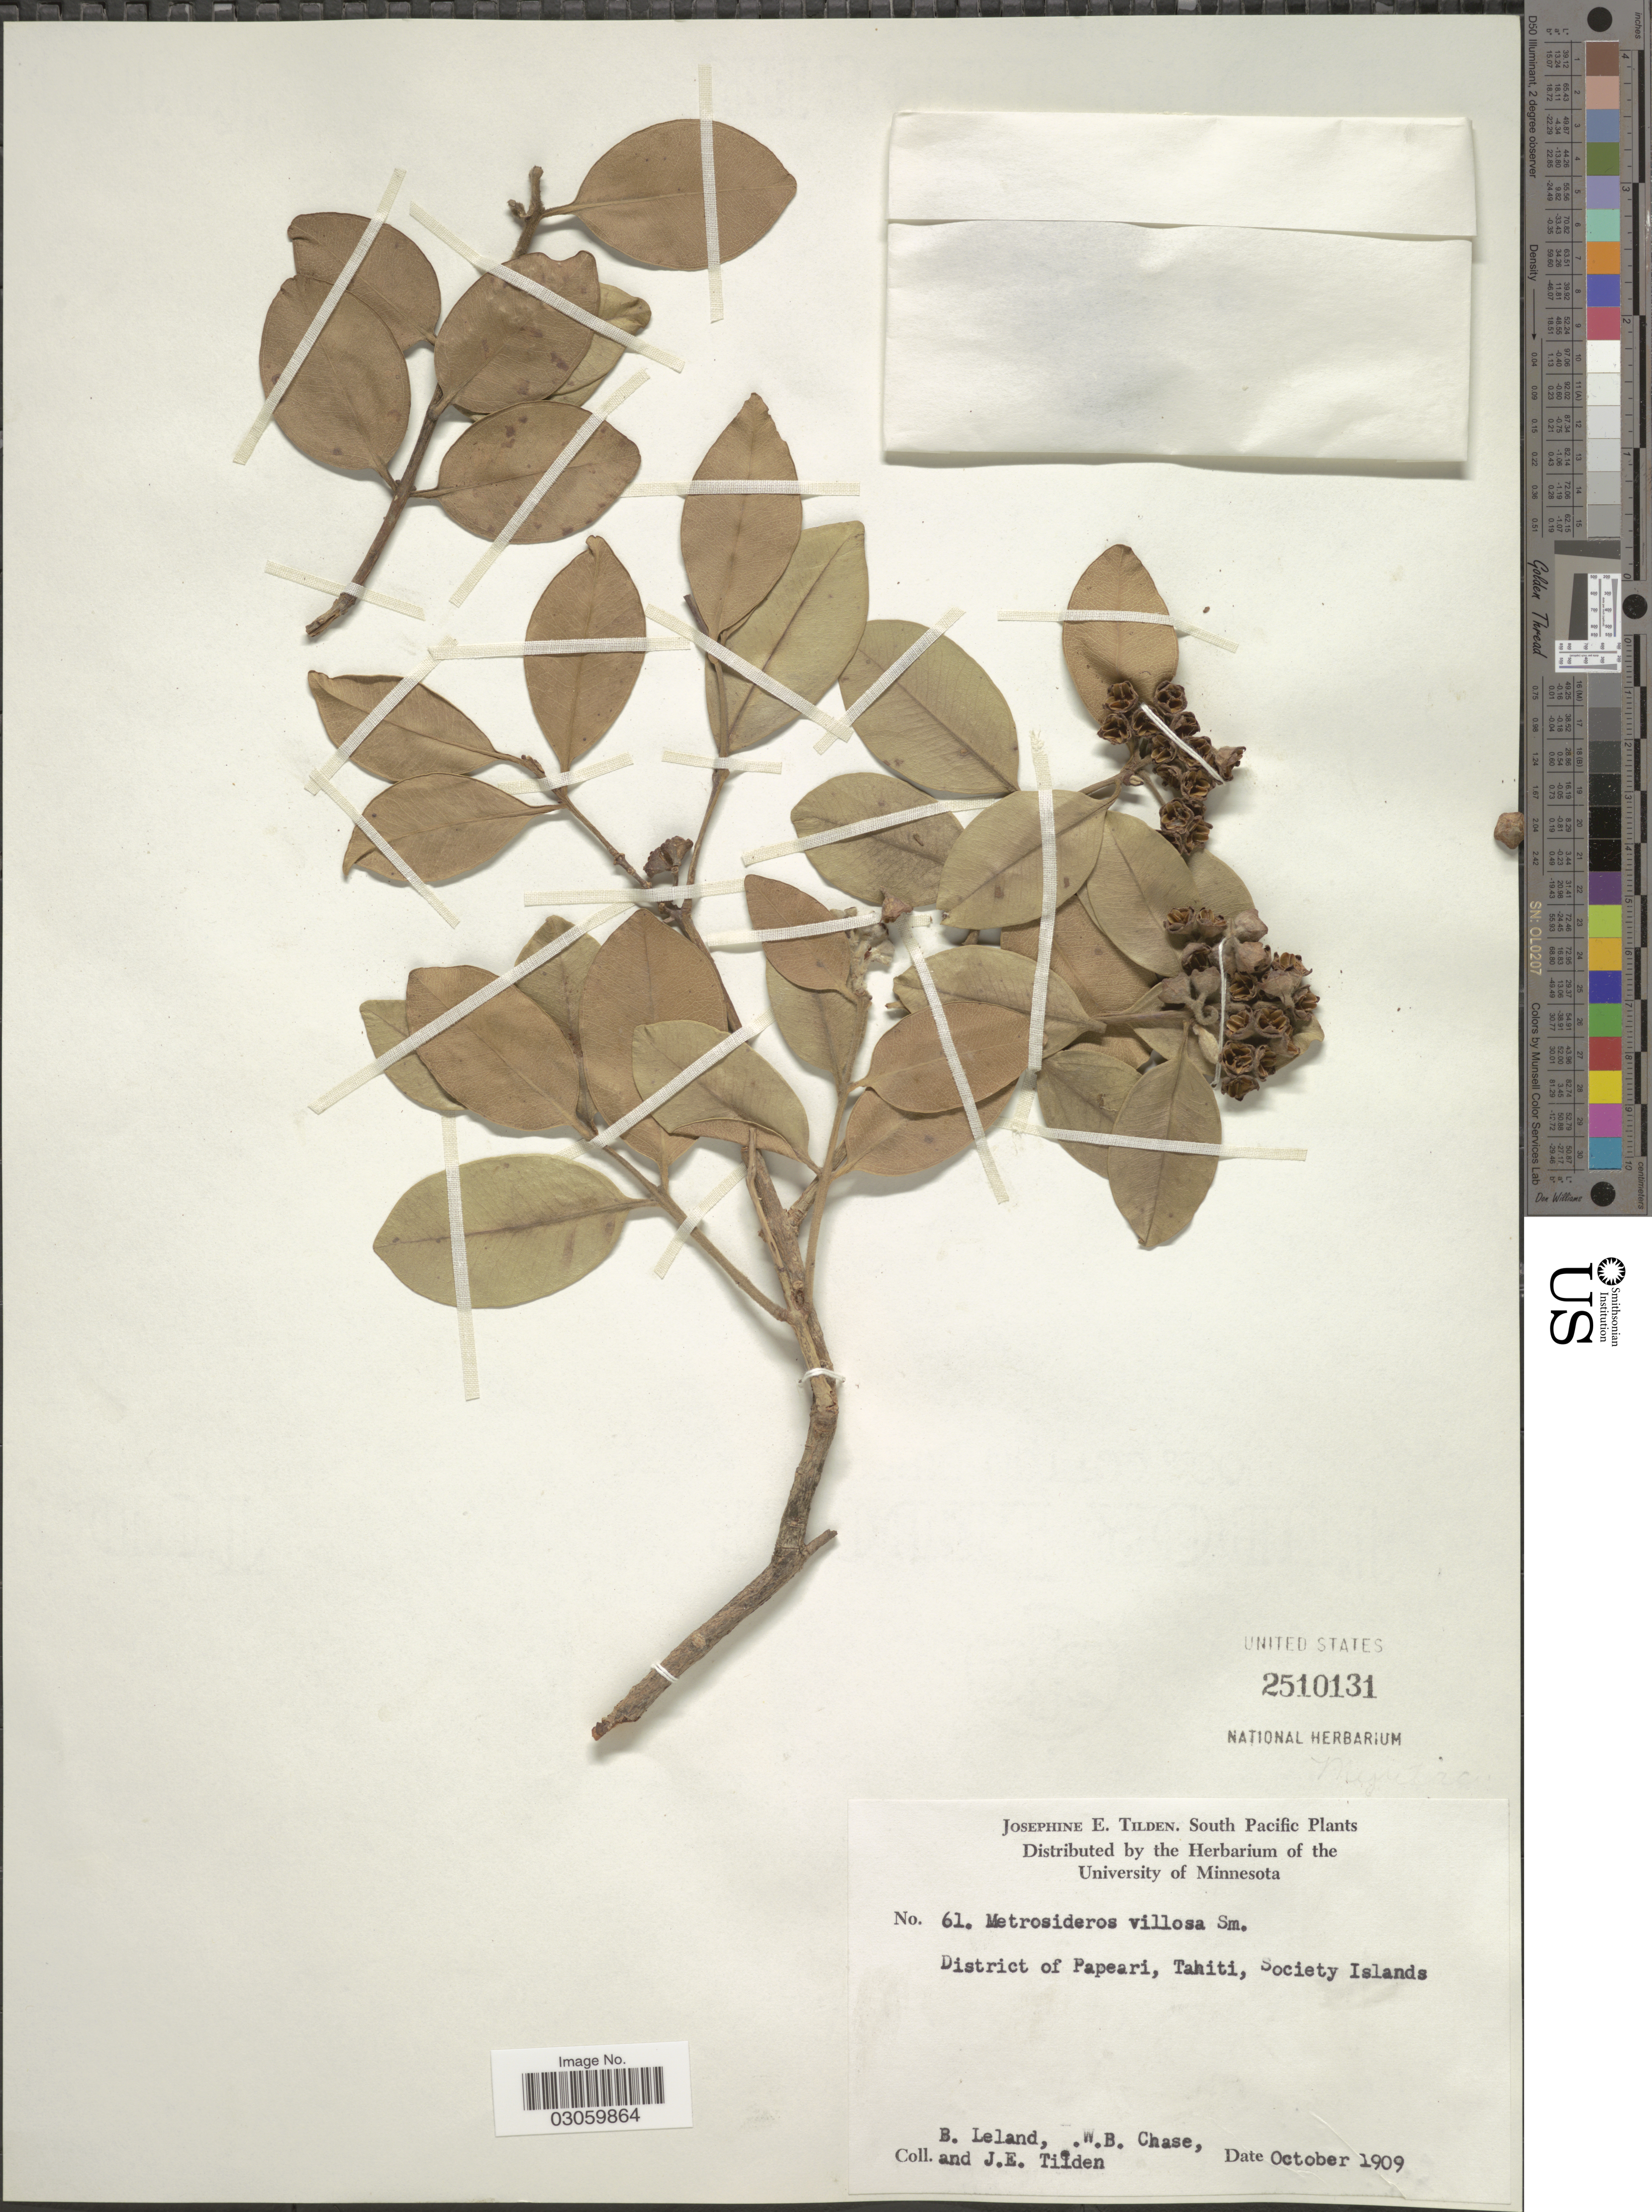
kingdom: Plantae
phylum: Tracheophyta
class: Magnoliopsida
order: Myrtales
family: Myrtaceae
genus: Metrosideros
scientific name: Metrosideros villosa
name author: (L. f.) Sm.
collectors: B. Leland, W. Chase & J. E. Tilden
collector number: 61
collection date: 1909-10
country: French Polynesia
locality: South Pacific. District of Papeari, Tahiti, Society Islands.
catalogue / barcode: US 2510131